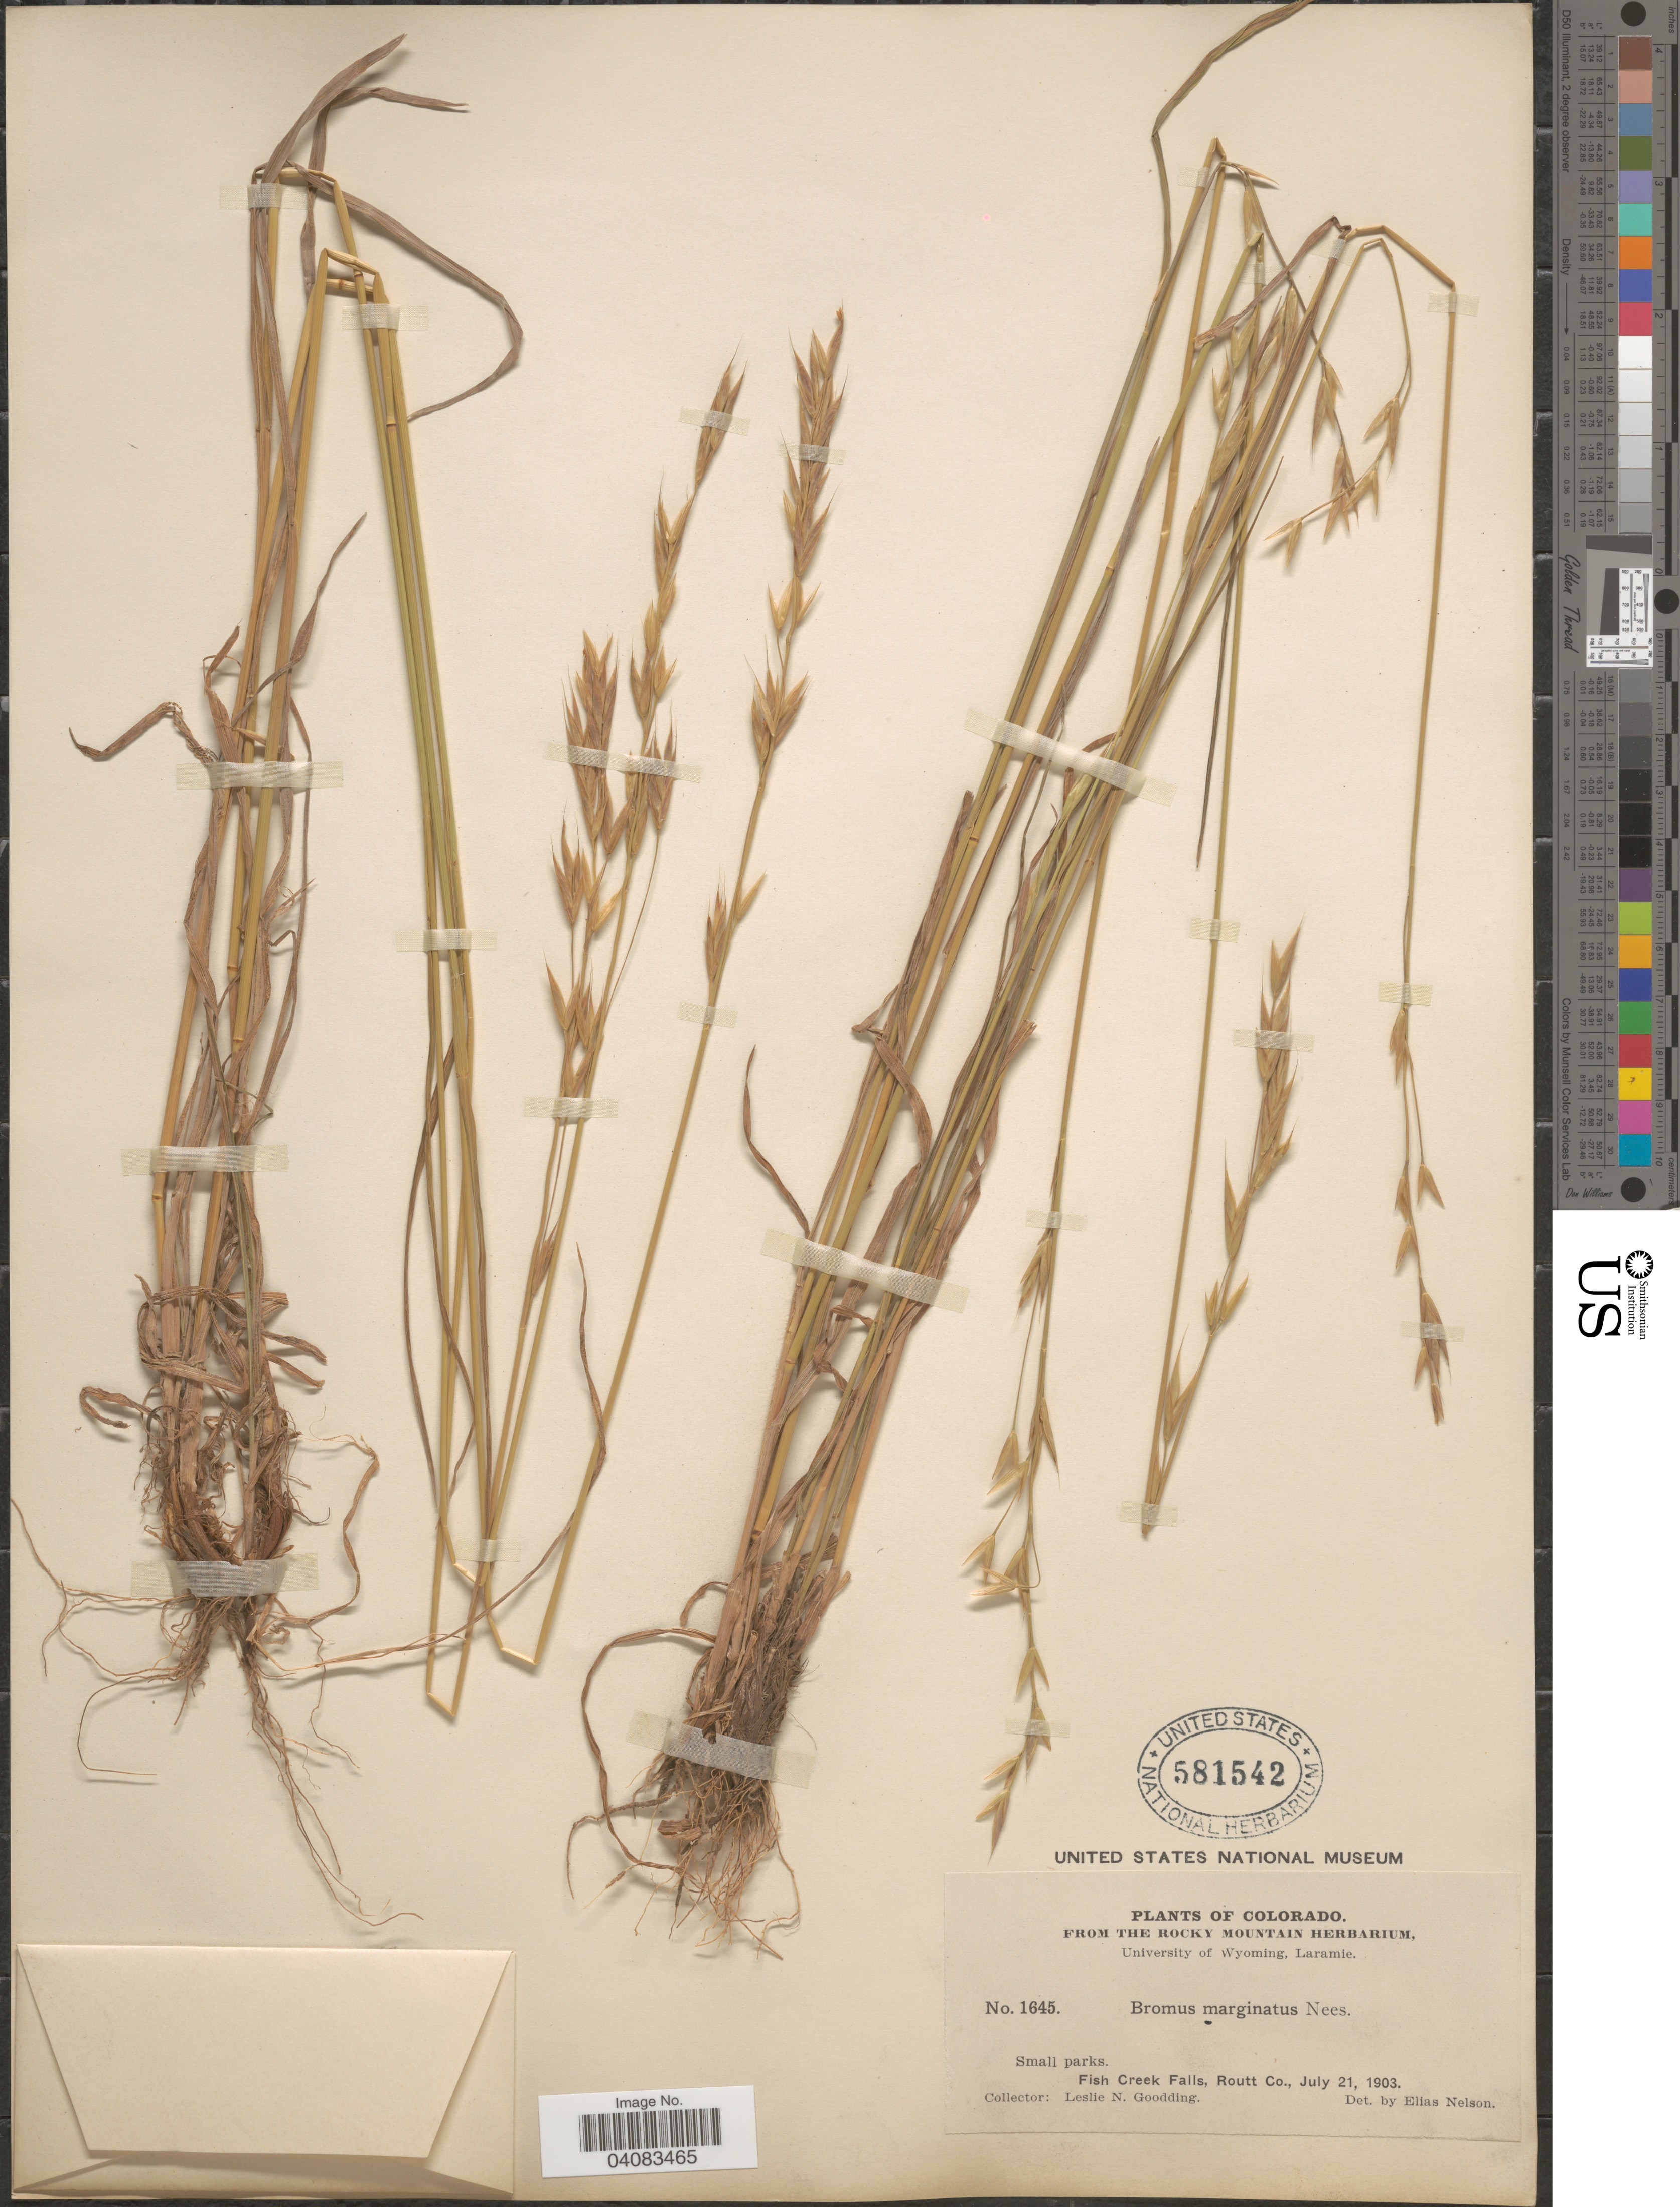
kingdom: Plantae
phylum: Tracheophyta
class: Liliopsida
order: Poales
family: Poaceae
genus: Bromus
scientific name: Bromus marginatus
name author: Nees ex Steud.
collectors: L. N. Goodding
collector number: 1645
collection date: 1903-07-21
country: United States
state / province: Colorado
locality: Fish Creek Falls, Routt Co.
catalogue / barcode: US 581542